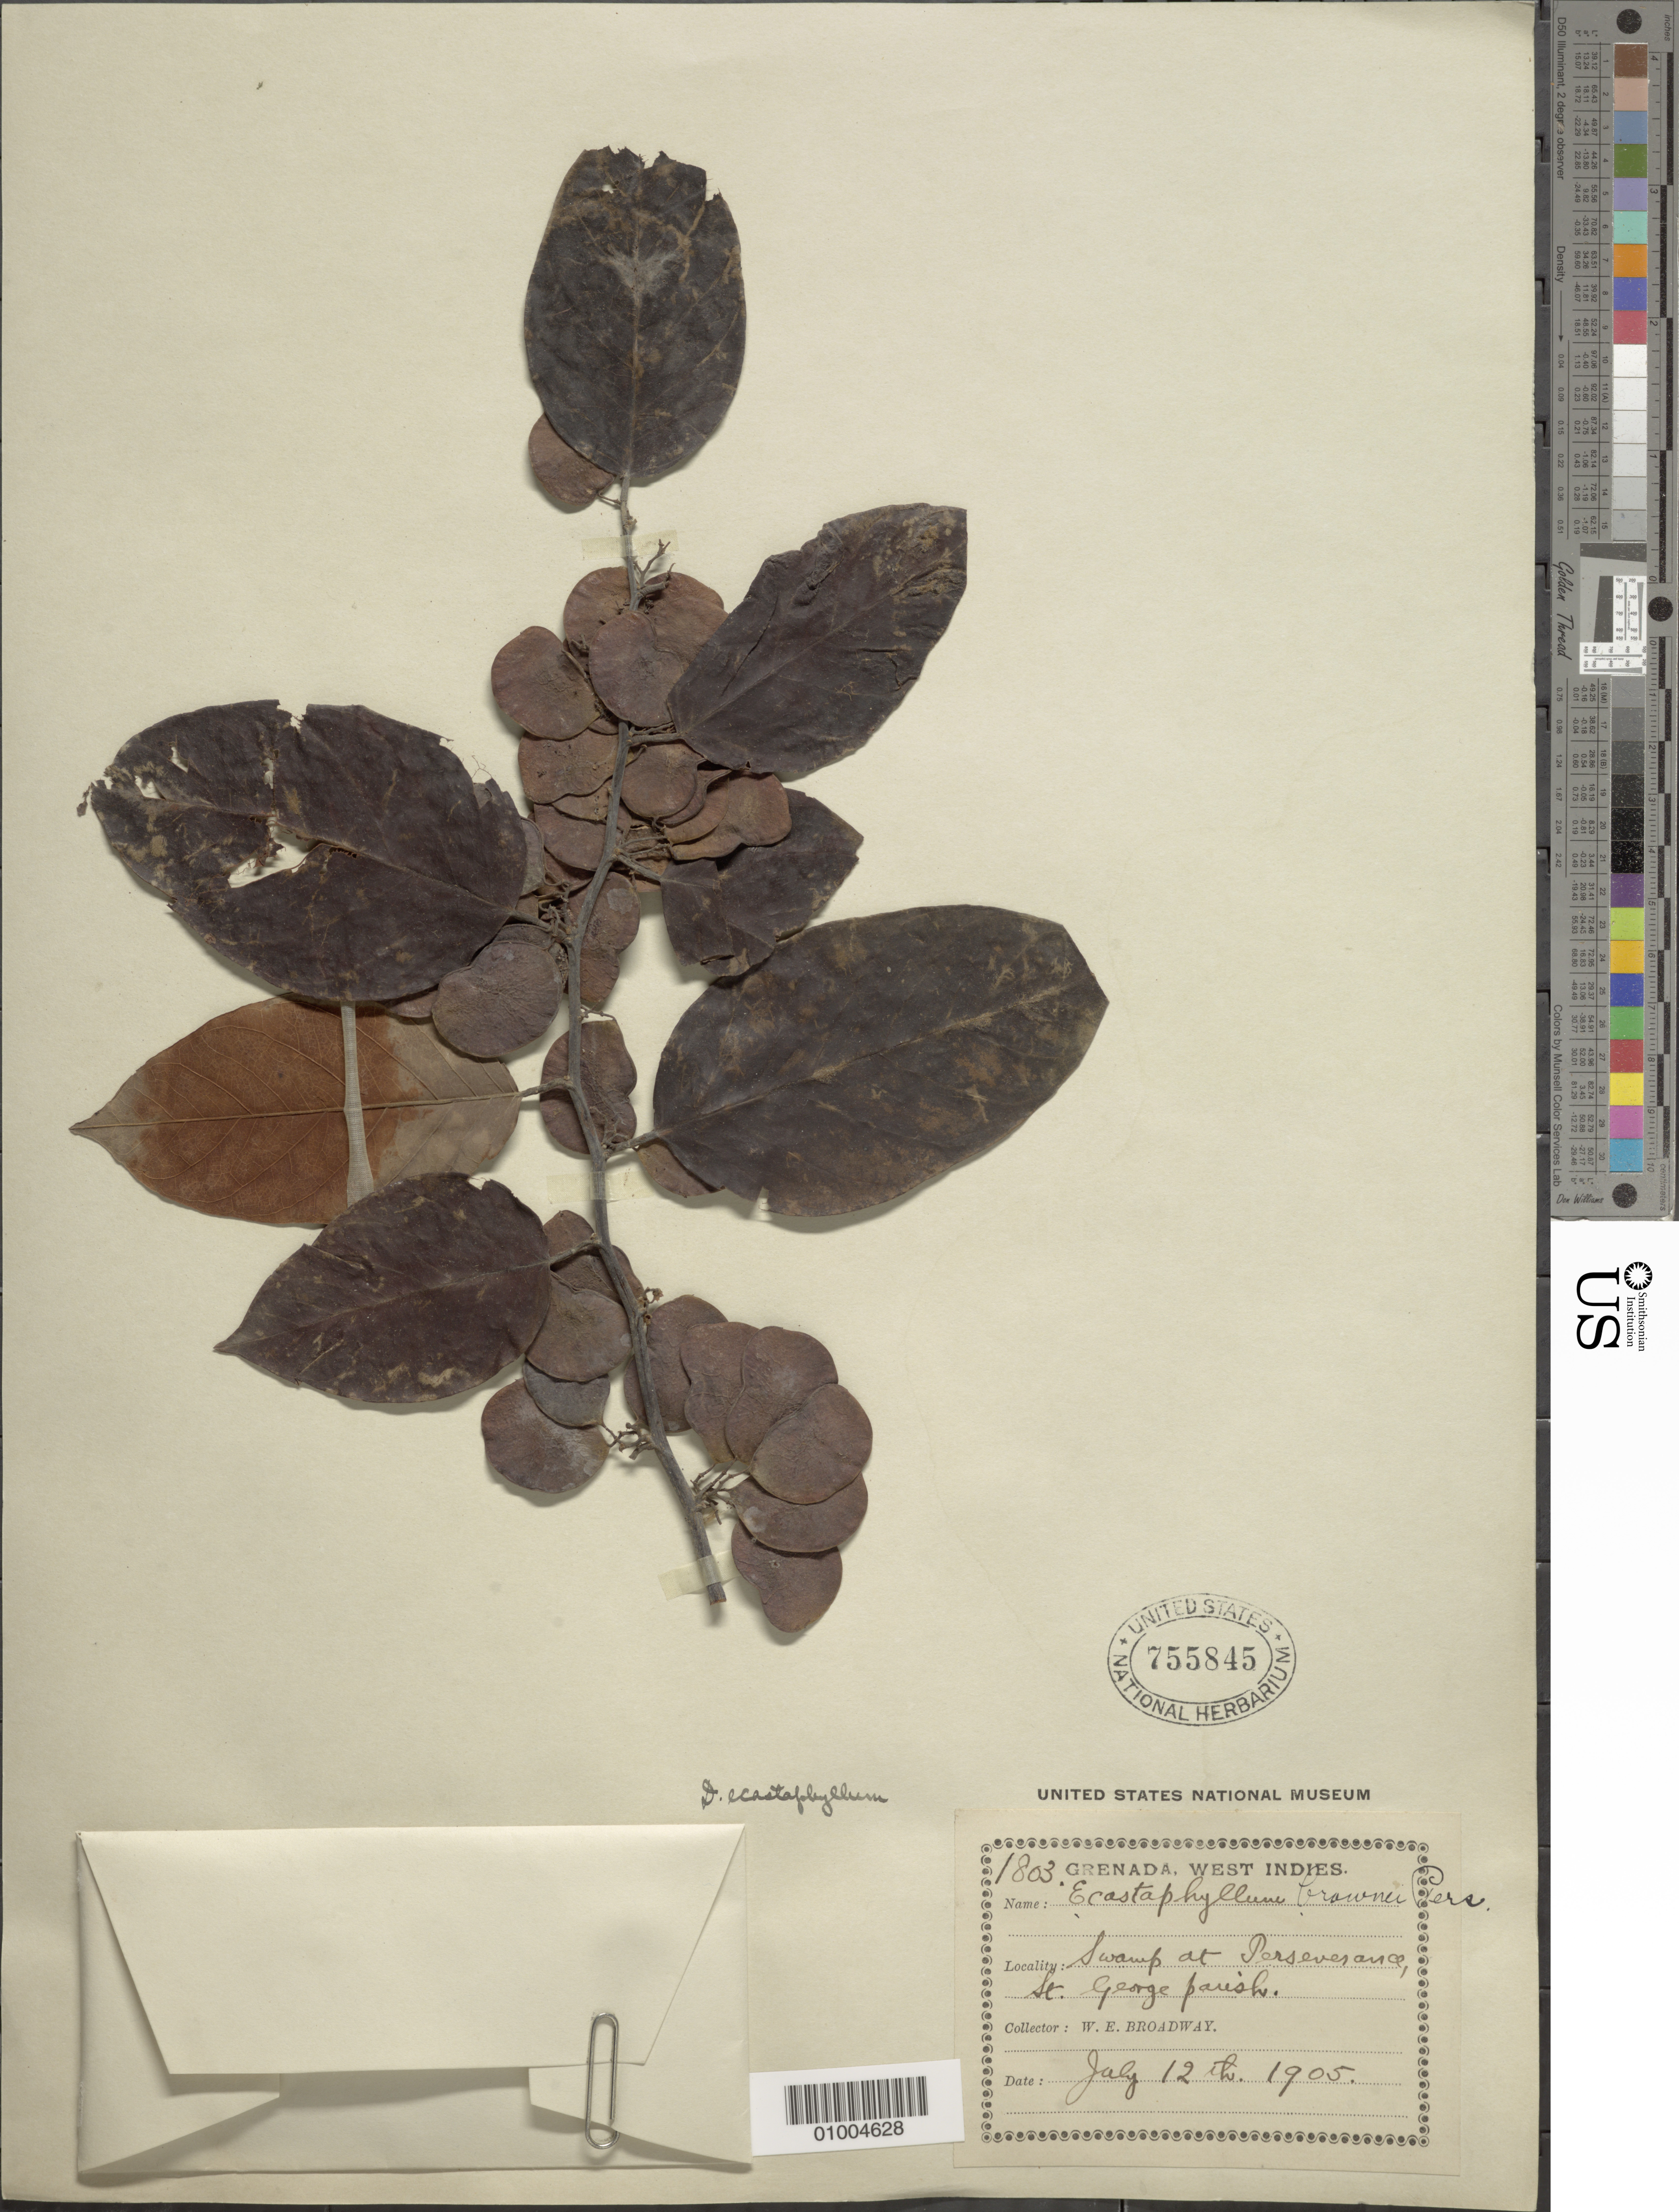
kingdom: Plantae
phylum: Tracheophyta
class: Magnoliopsida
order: Fabales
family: Fabaceae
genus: Dalbergia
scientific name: Dalbergia ecastaphyllum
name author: (L.) Taub.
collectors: W. E. Broadway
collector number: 1803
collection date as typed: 12 Jul 1905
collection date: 1905-07-12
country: Grenada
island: Grenada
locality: Swamp at Perservernace, St. George parish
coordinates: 0 N, 0 E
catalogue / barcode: US 755845